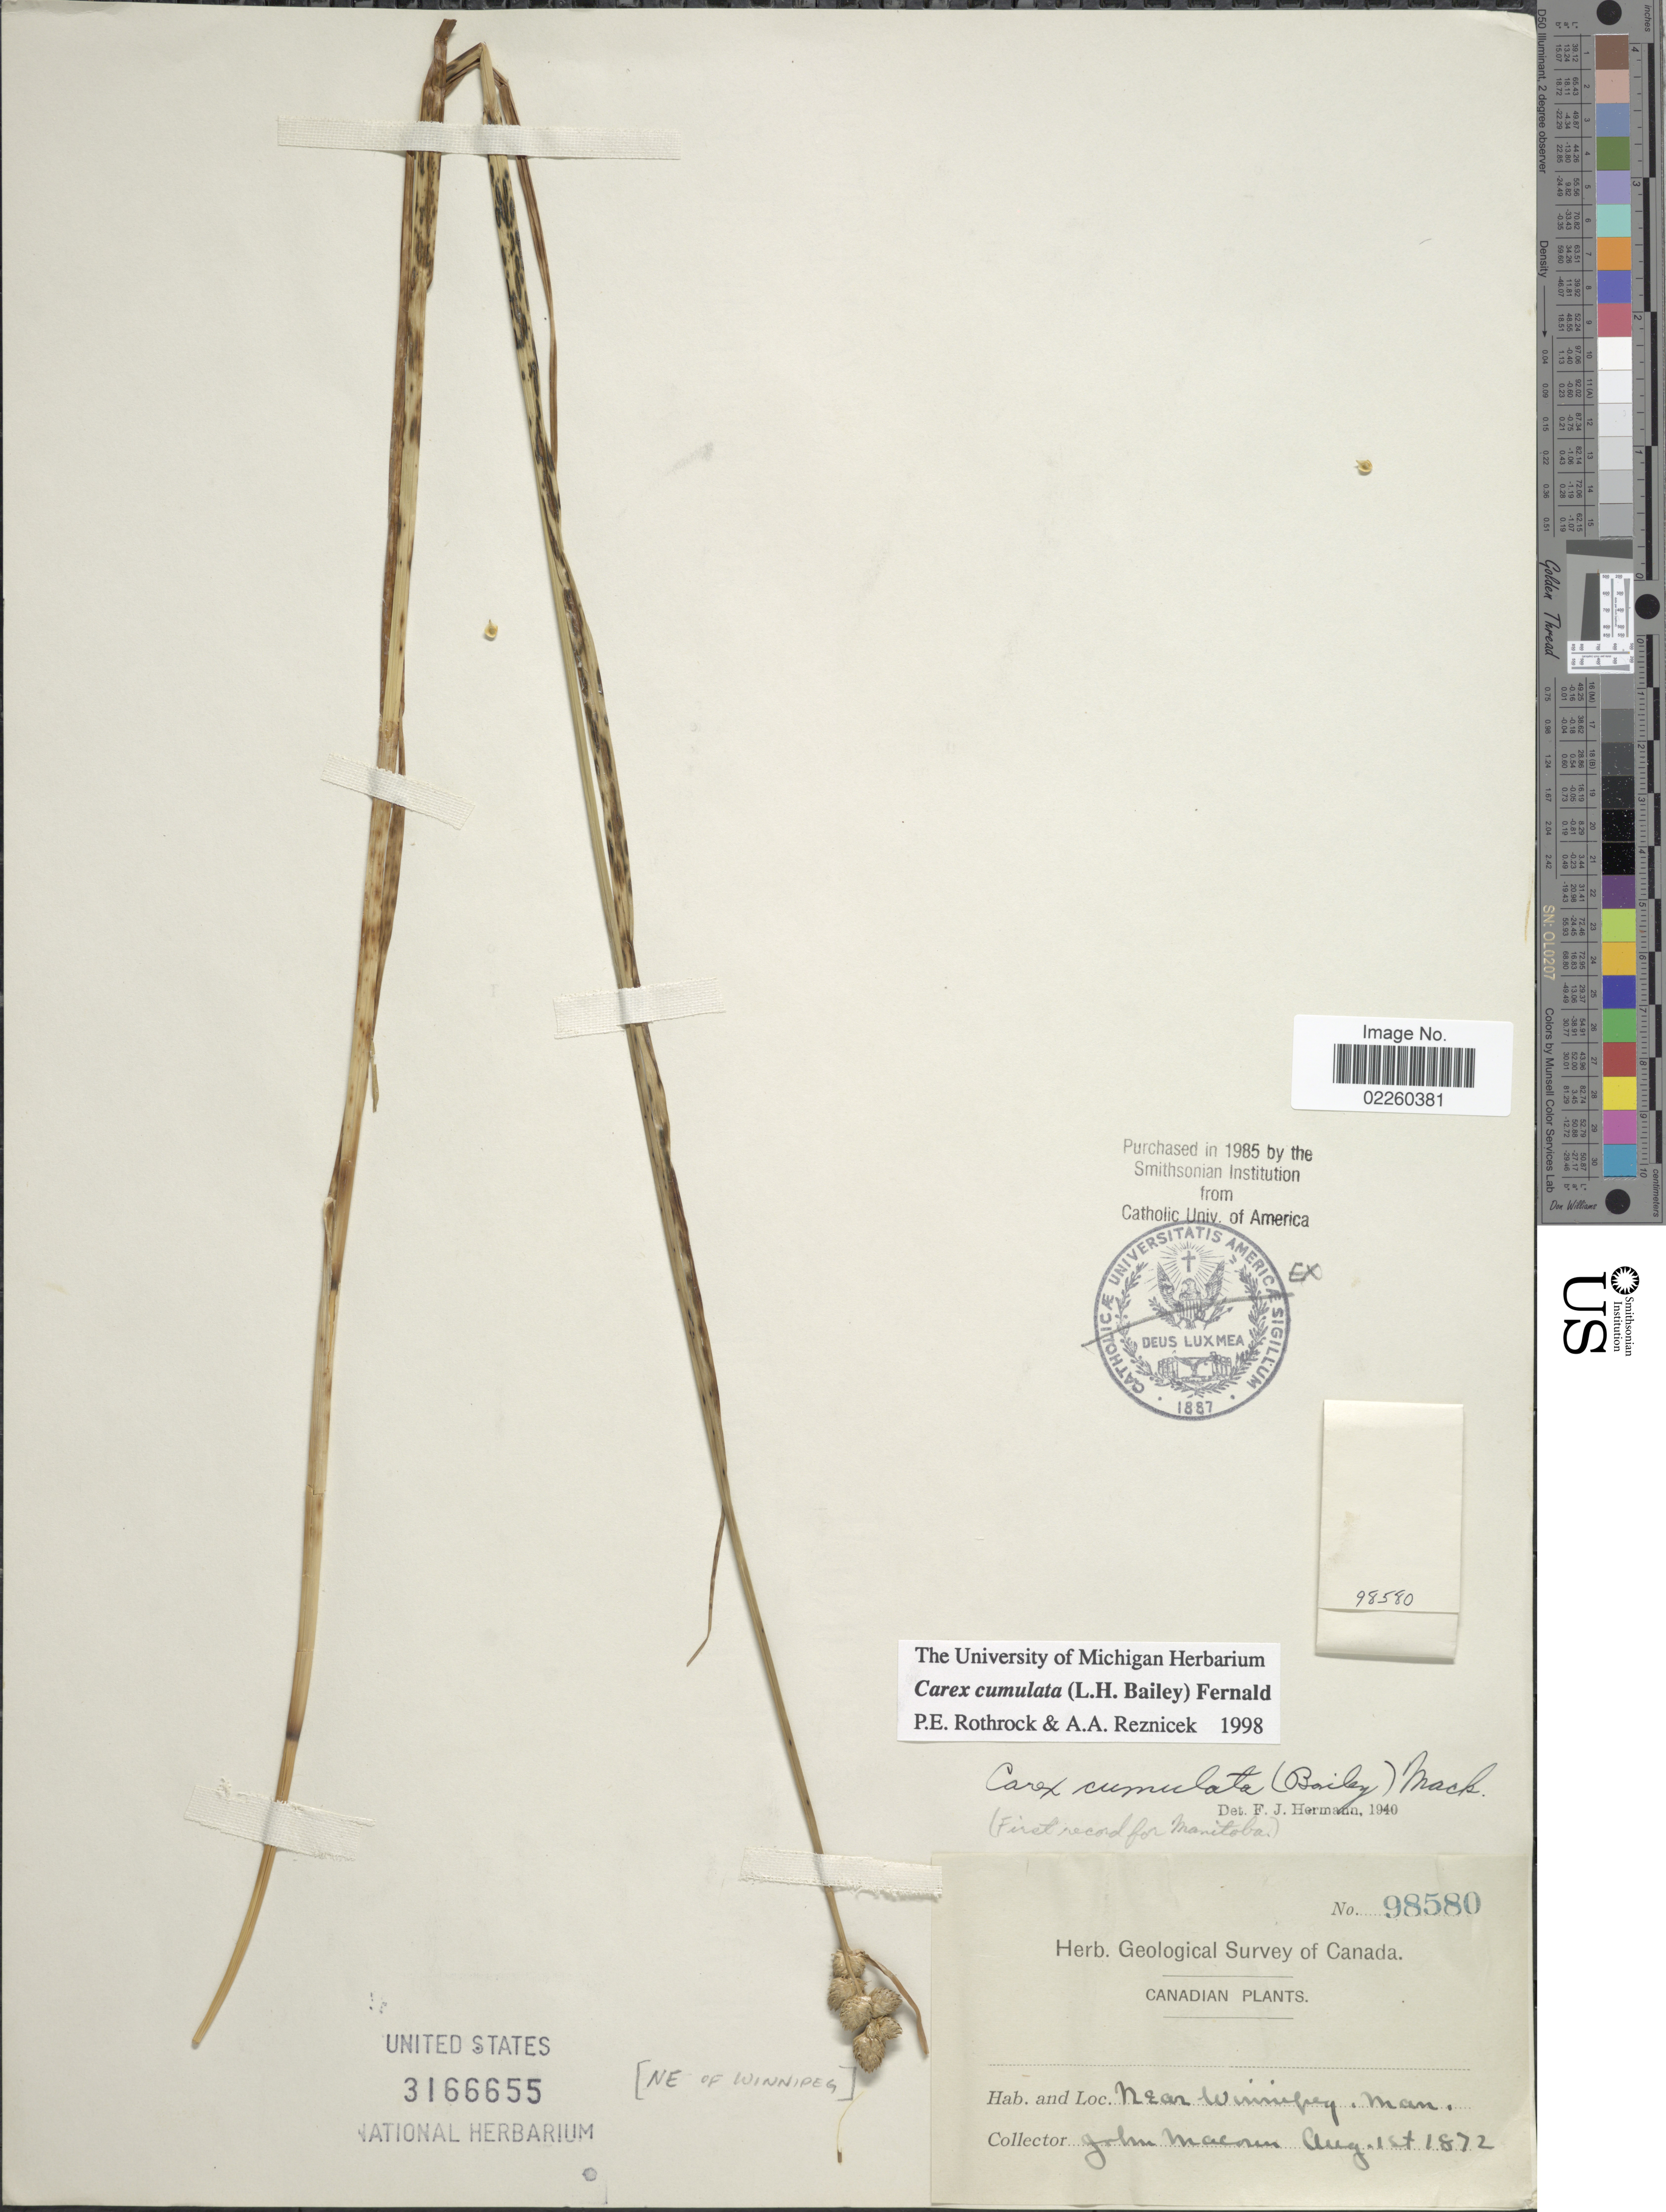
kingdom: Plantae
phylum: Tracheophyta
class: Liliopsida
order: Poales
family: Cyperaceae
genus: Carex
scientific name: Carex cumulata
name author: (L.H. Bailey) Mack.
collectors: J. Macoun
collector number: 98580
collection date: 1872-08-01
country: Canada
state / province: Manitoba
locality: Near Winnipeg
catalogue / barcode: US 3166655